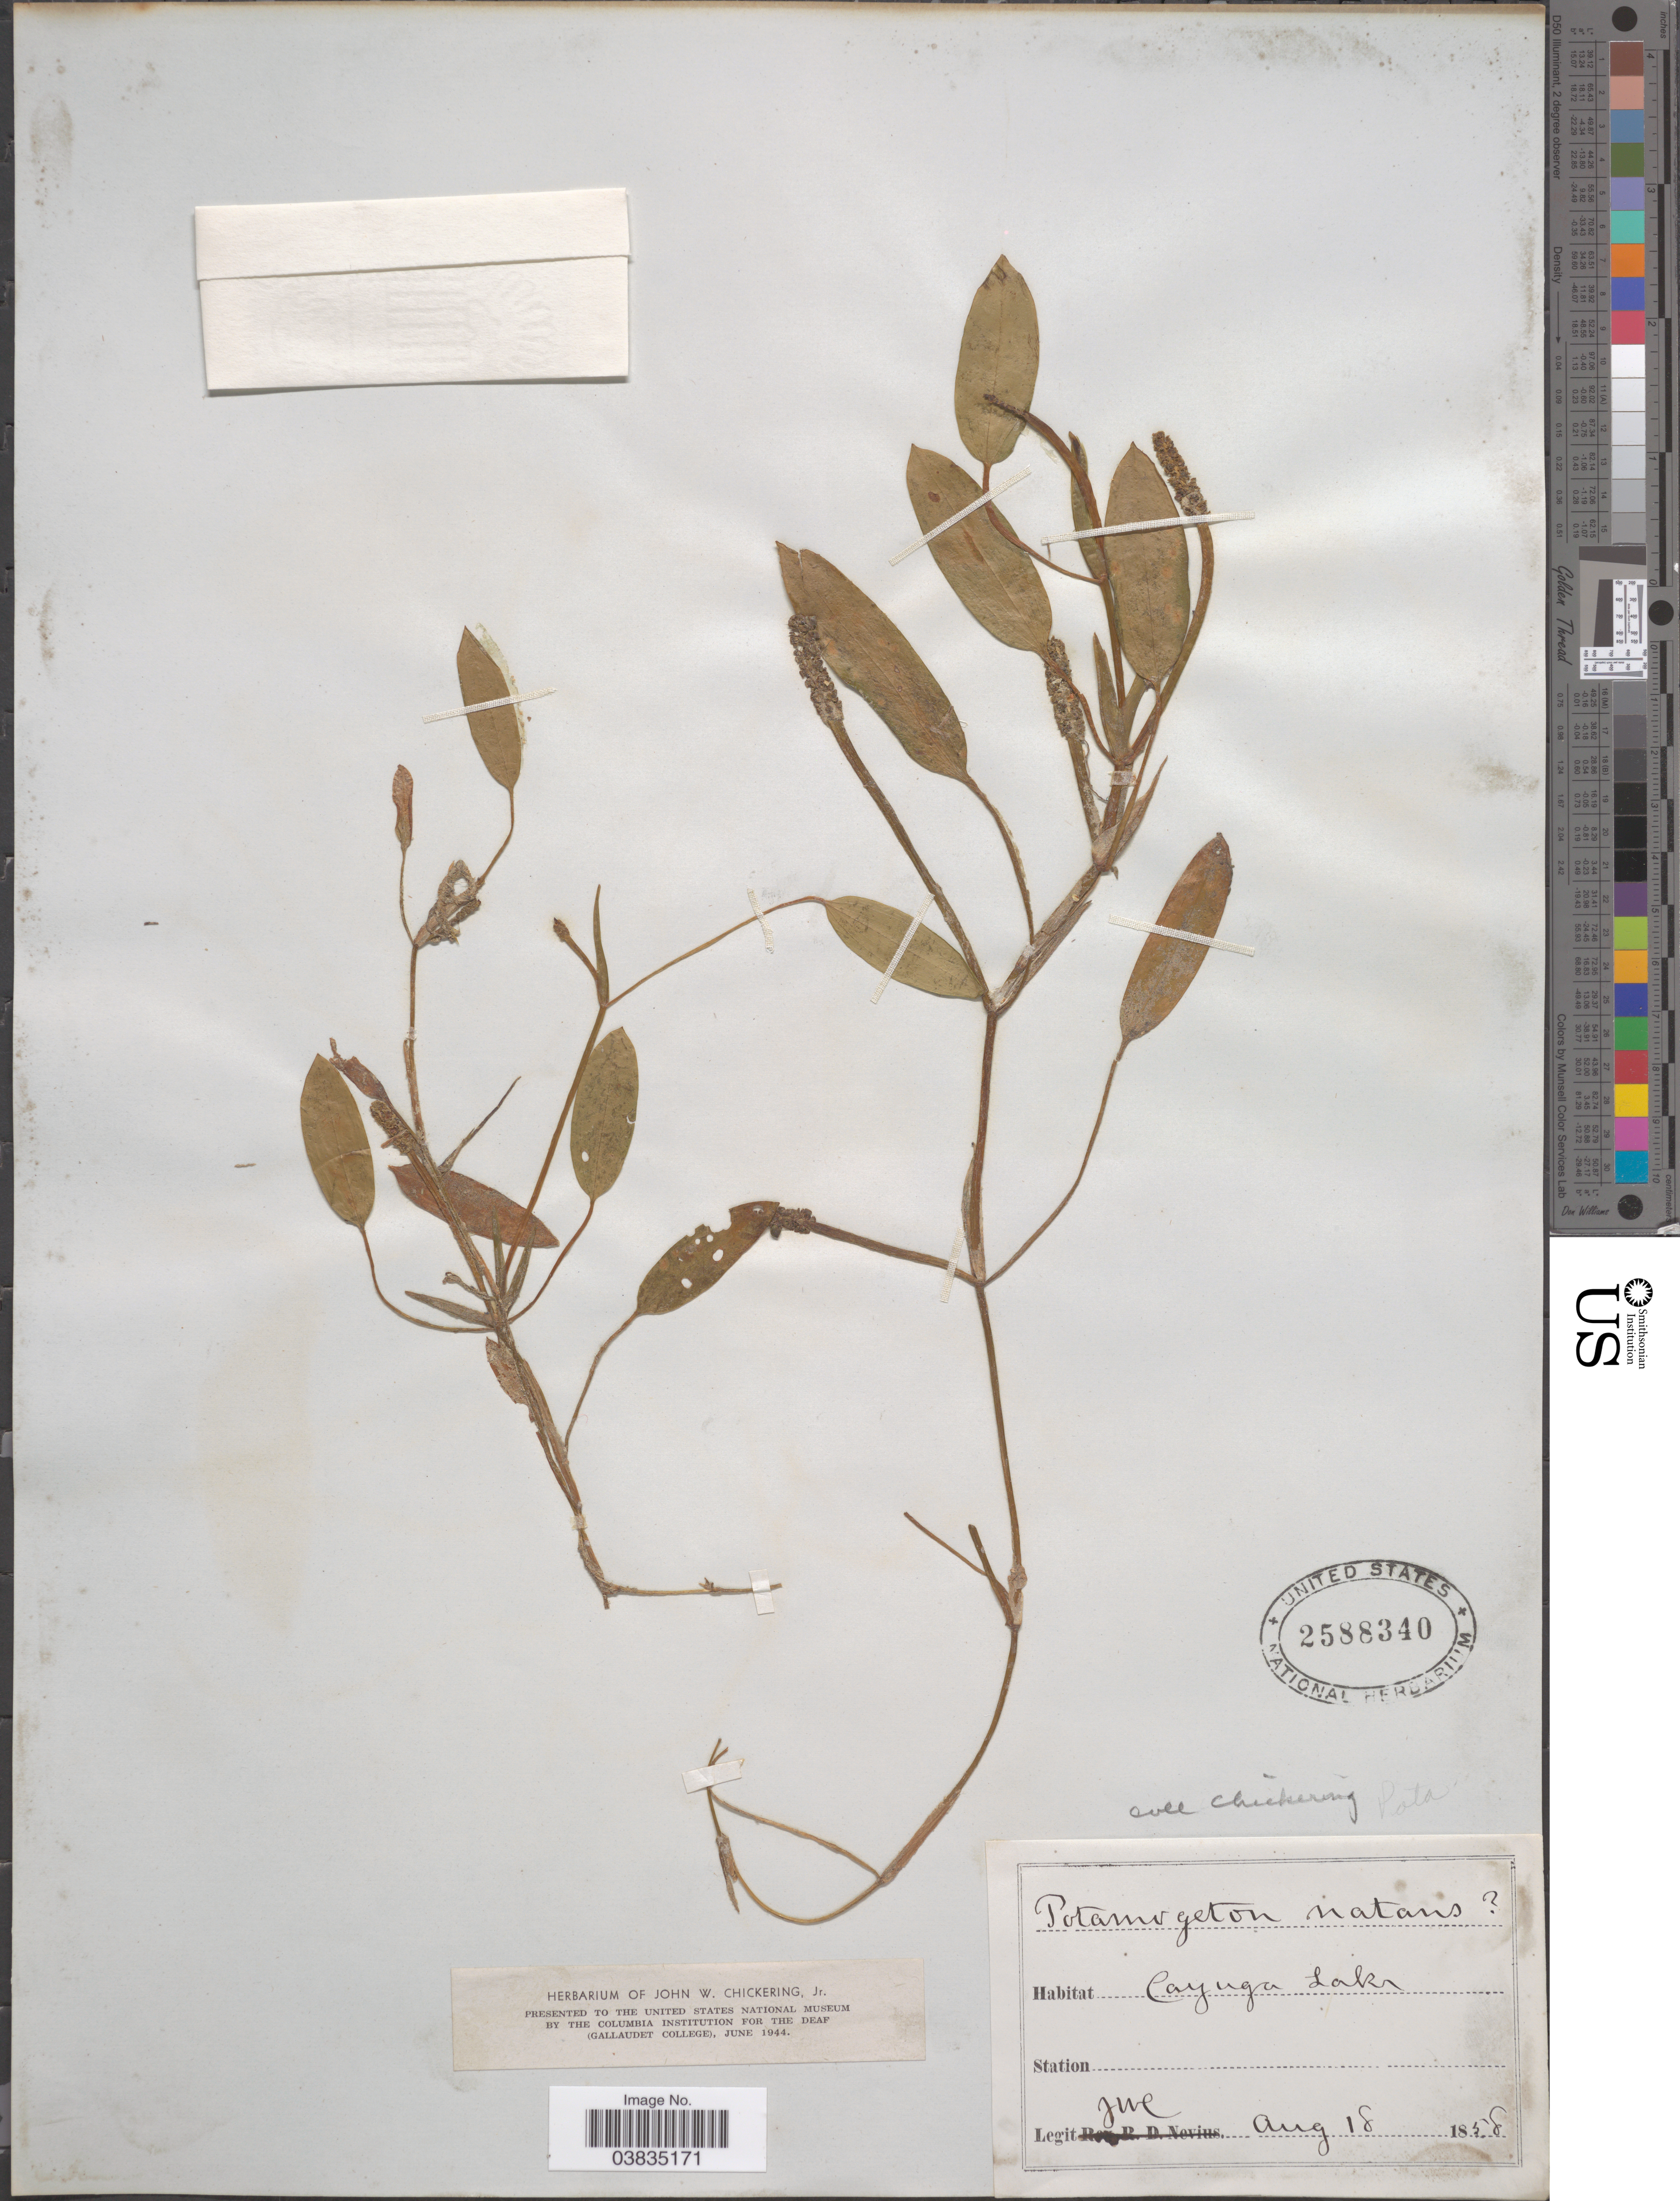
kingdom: Plantae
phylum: Tracheophyta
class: Liliopsida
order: Alismatales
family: Potamogetonaceae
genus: Potamogeton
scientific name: Potamogeton natans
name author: L.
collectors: J. Chickering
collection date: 1858-08-18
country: United States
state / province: New York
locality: Cayuga Lake.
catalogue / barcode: US 2588340